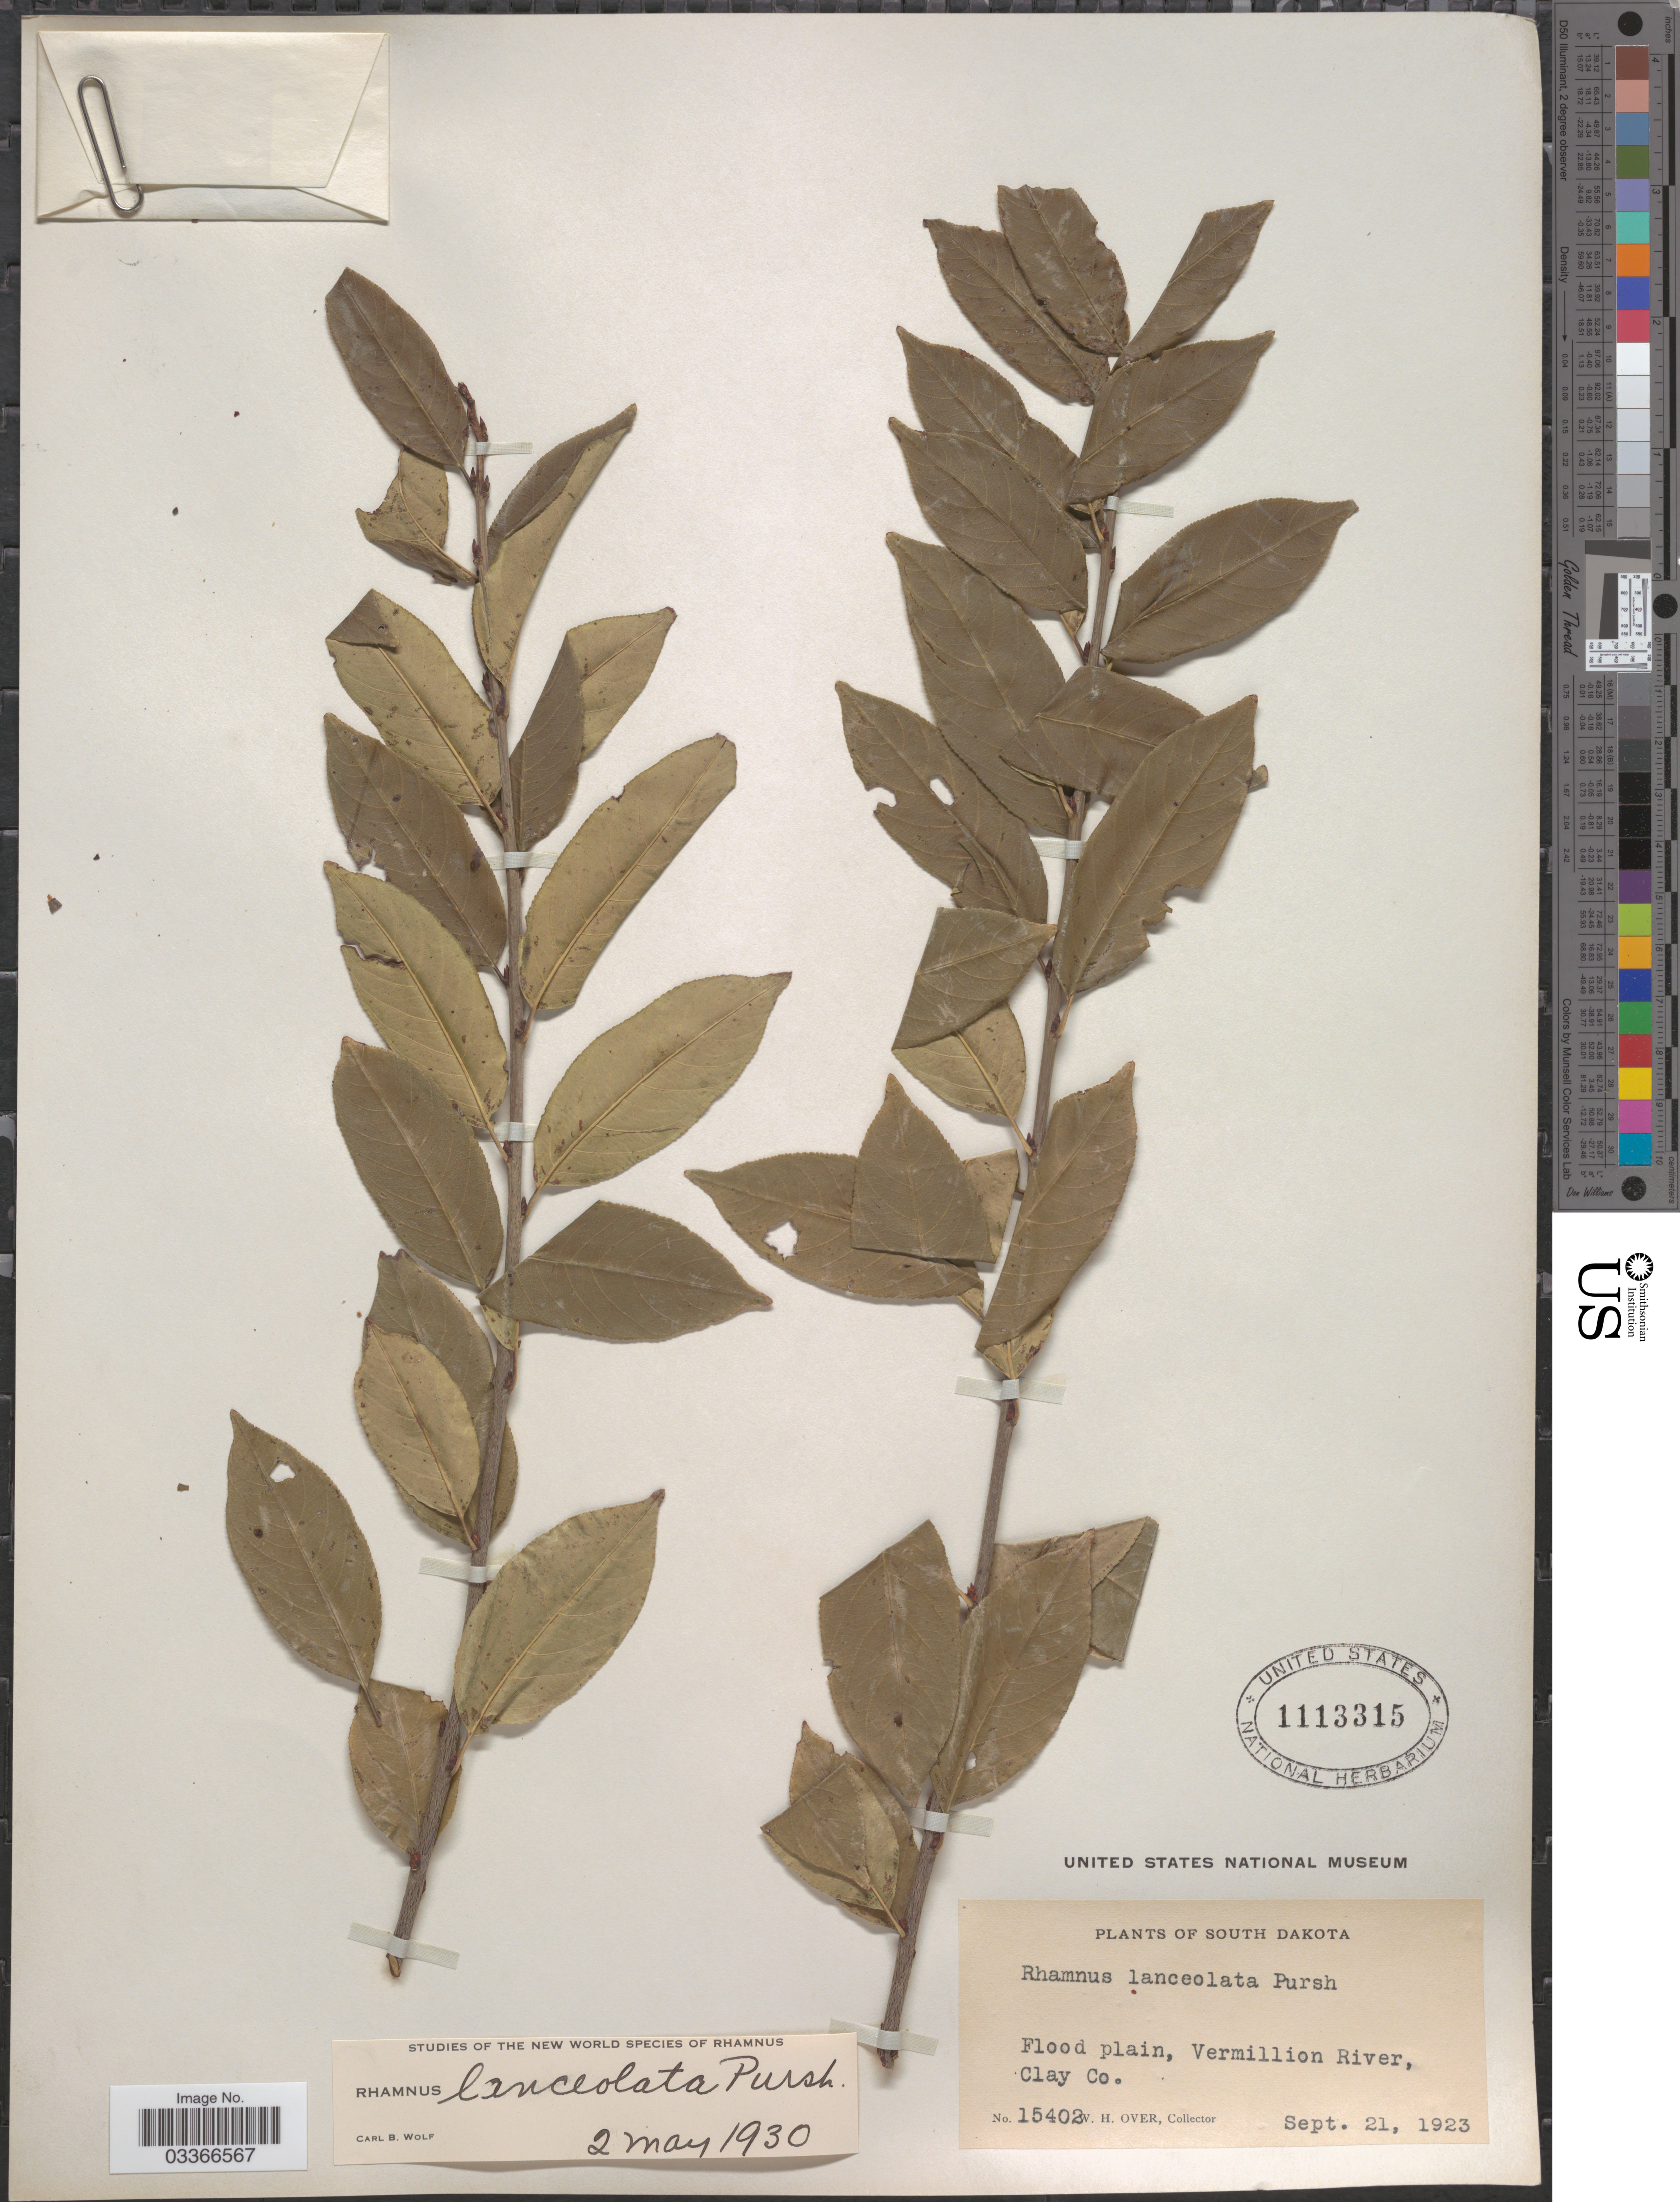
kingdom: Plantae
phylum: Tracheophyta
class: Magnoliopsida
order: Rosales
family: Rhamnaceae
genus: Rhamnus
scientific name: Rhamnus lanceolata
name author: Pursh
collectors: W. Over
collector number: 15402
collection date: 1923-09-21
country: United States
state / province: South Dakota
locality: Flood plain, Vermillion River, Clay Co.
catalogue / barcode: US 1113315